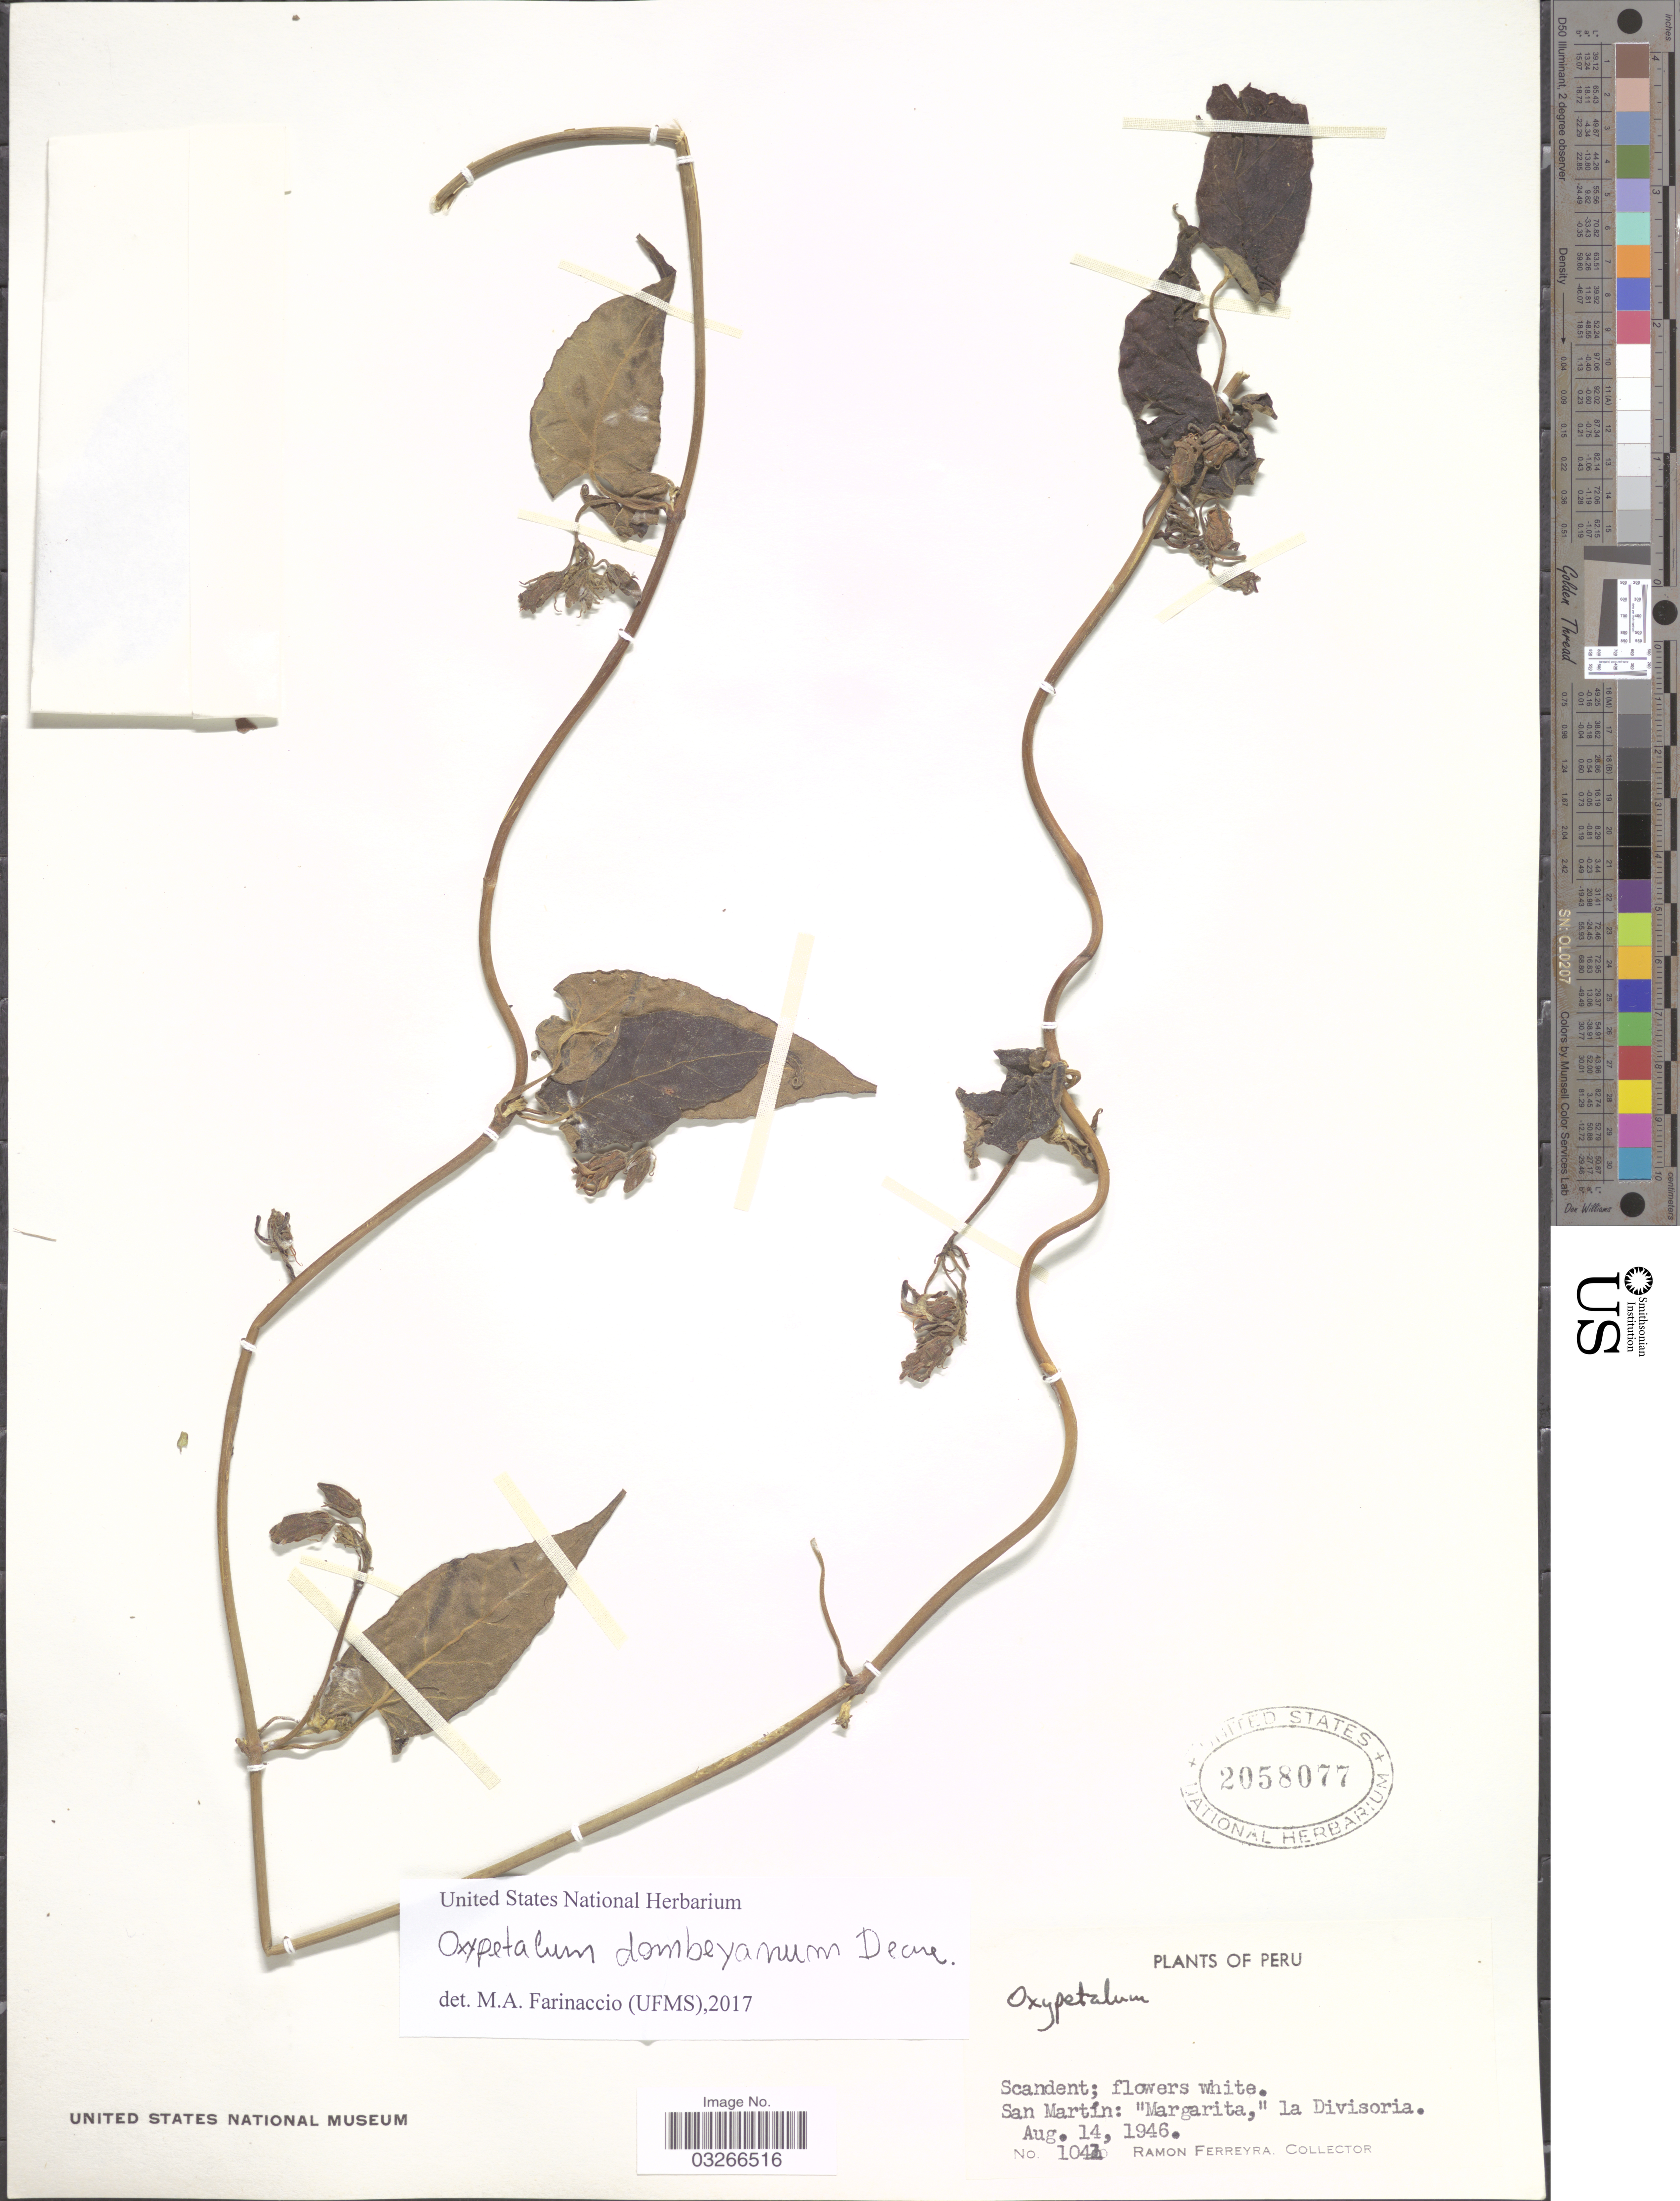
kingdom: Plantae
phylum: Tracheophyta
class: Magnoliopsida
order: Gentianales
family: Apocynaceae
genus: Oxypetalum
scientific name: Oxypetalum sp.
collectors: R. A. Ferreyra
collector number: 1041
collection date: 1946-08-14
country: Peru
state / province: San Martín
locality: Margarita,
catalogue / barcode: US 2058077